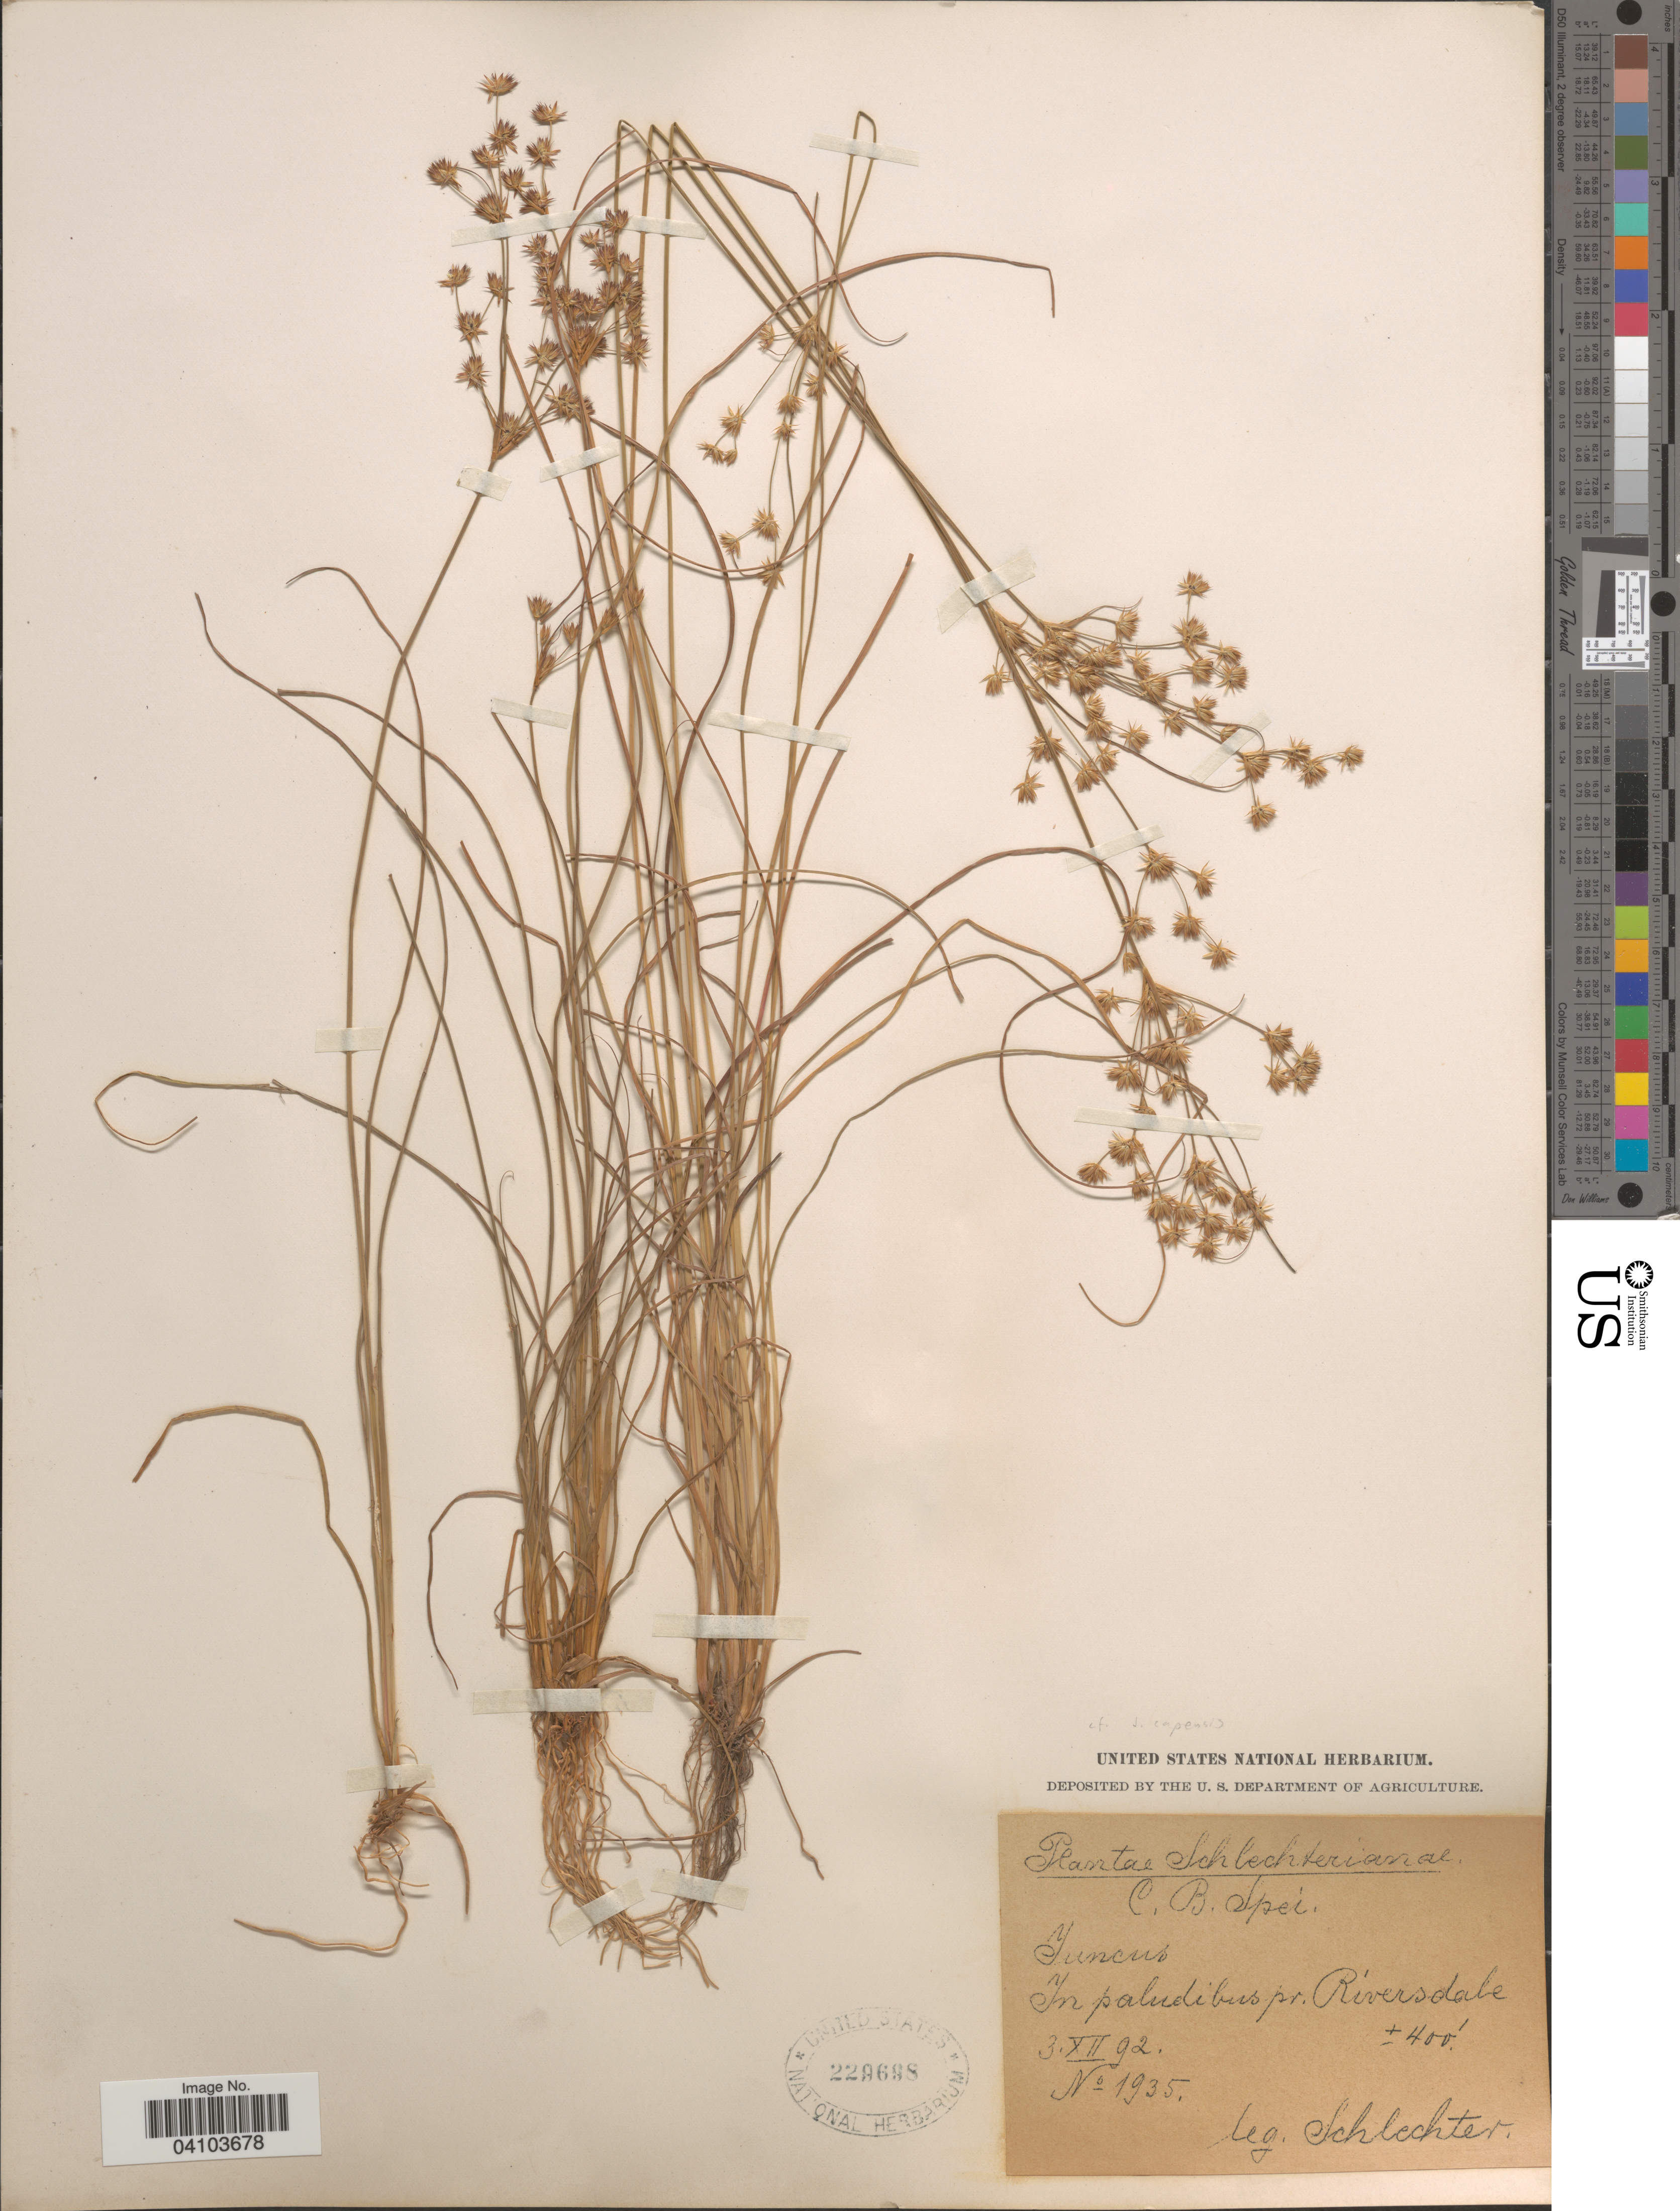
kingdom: Plantae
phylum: Tracheophyta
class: Liliopsida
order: Poales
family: Juncaceae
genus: Juncus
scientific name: Juncus capensis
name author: Thunb.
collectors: Schlechter, --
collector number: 1935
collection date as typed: Transcribed d/m/y: 3/12/92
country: South Africa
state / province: Western Cape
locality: In paludibus pr. Riversdale. C. B. Spei.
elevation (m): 122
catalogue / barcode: US 229698